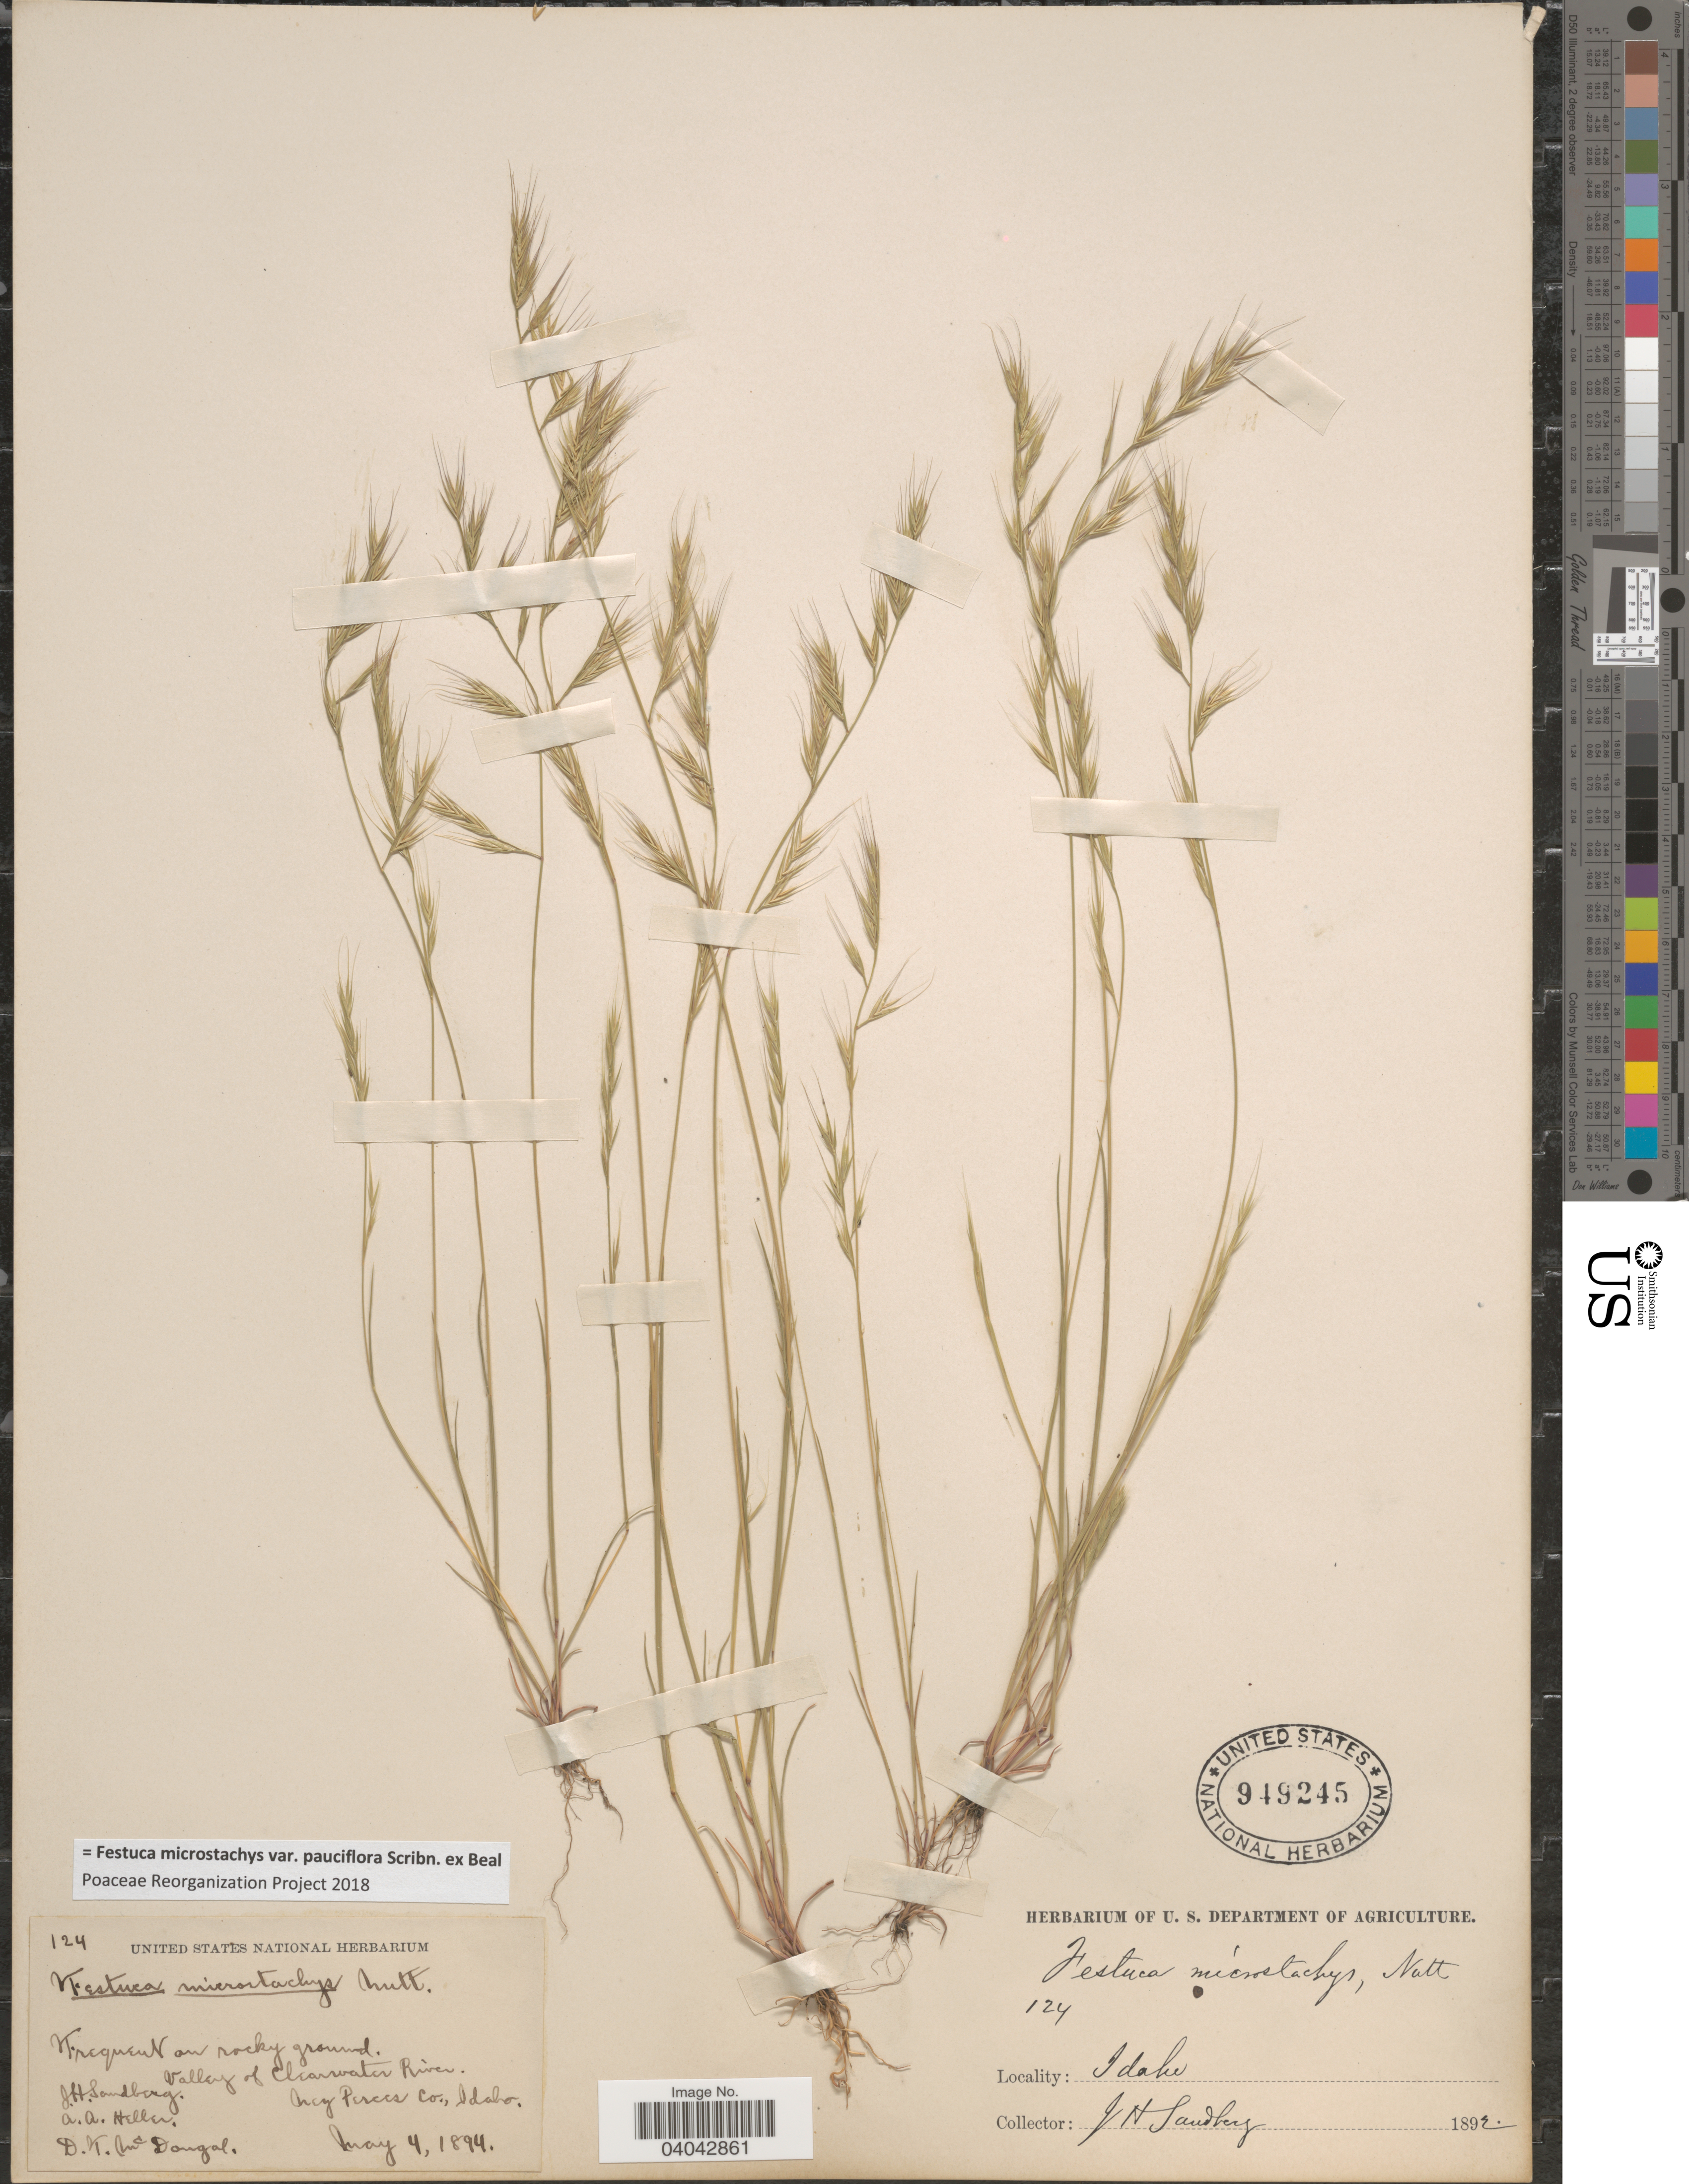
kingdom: Plantae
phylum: Tracheophyta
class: Liliopsida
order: Poales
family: Poaceae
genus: Festuca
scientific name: Festuca microstachys var. pauciflora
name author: Scribn. ex W.J. Beal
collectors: J. H. Sandberg, A. A. Heller & D. McDougal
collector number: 124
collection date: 1894-05-04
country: United States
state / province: Idaho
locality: Valley of Clearwater River. Nez Perces Co.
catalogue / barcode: US 949245